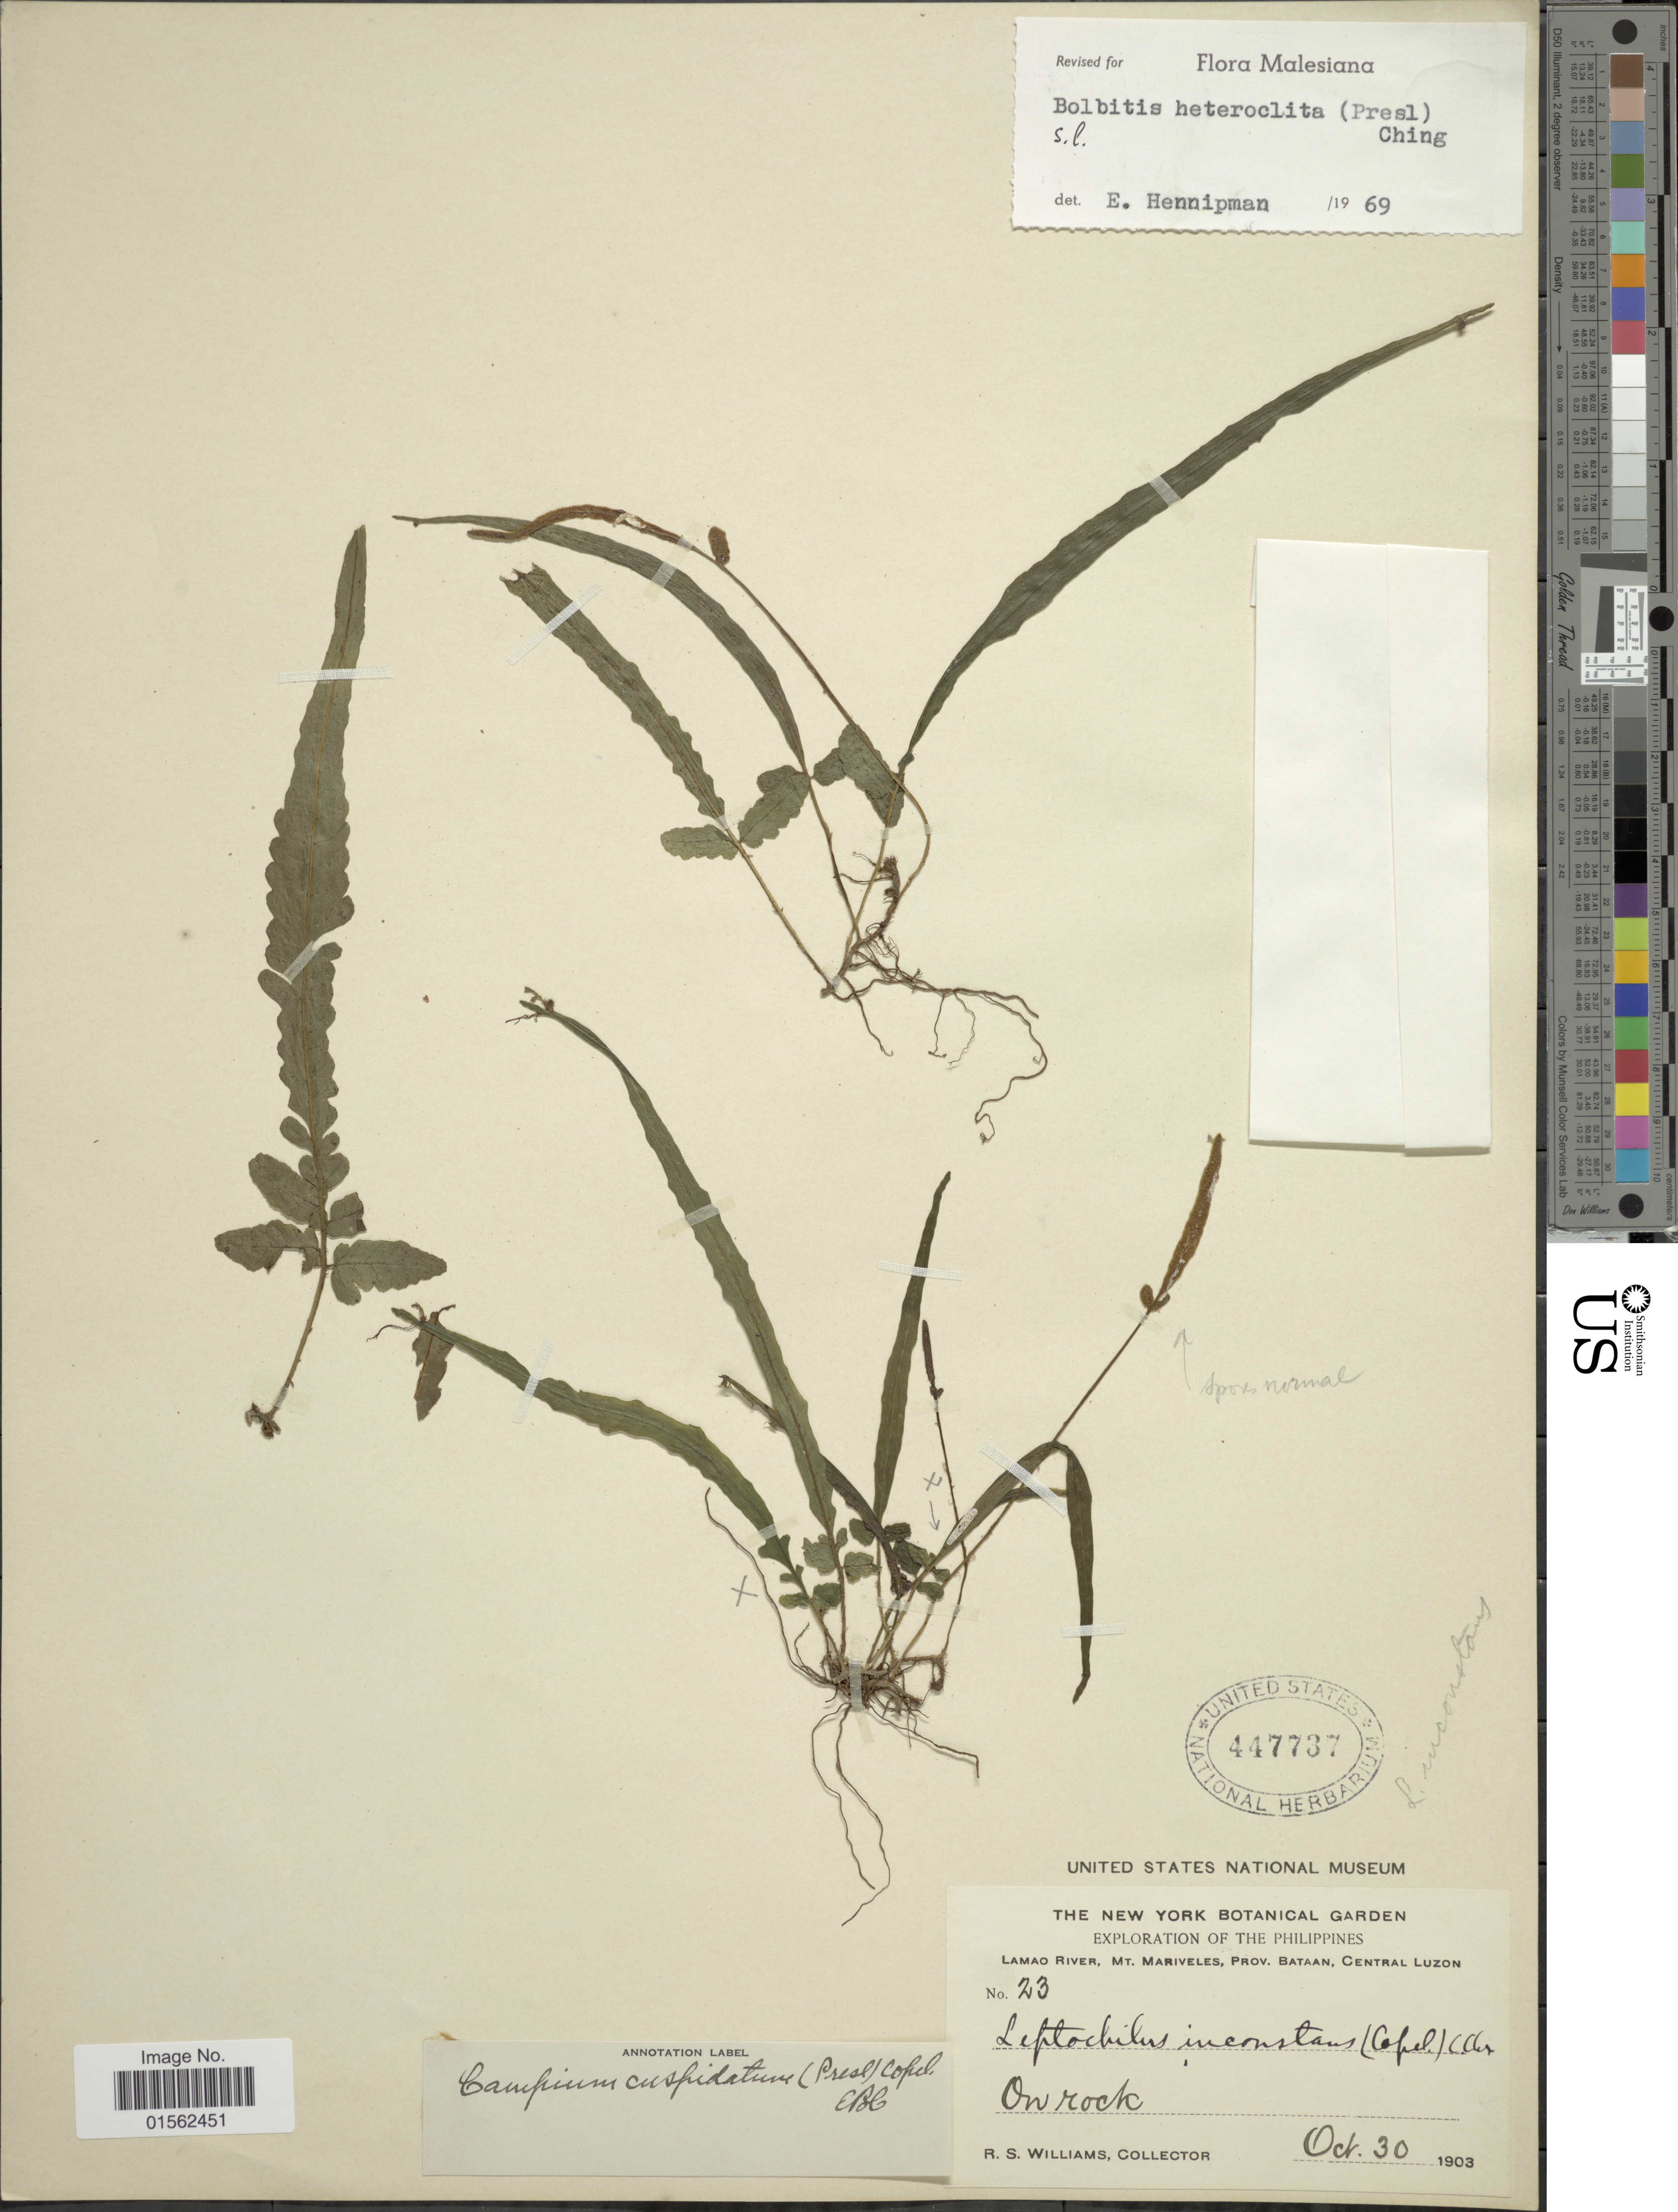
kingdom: Plantae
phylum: Tracheophyta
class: Polypodiopsida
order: Polypodiales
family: Dryopteridaceae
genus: Bolbitis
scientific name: Bolbitis heteroclita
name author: (C. Presl) Ching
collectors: R. S. Williams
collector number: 23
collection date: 1903-10-30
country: Philippines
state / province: Central Luzon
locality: Lamao River, Mt. Mariveles, Prov. Bataan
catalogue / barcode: US 447737